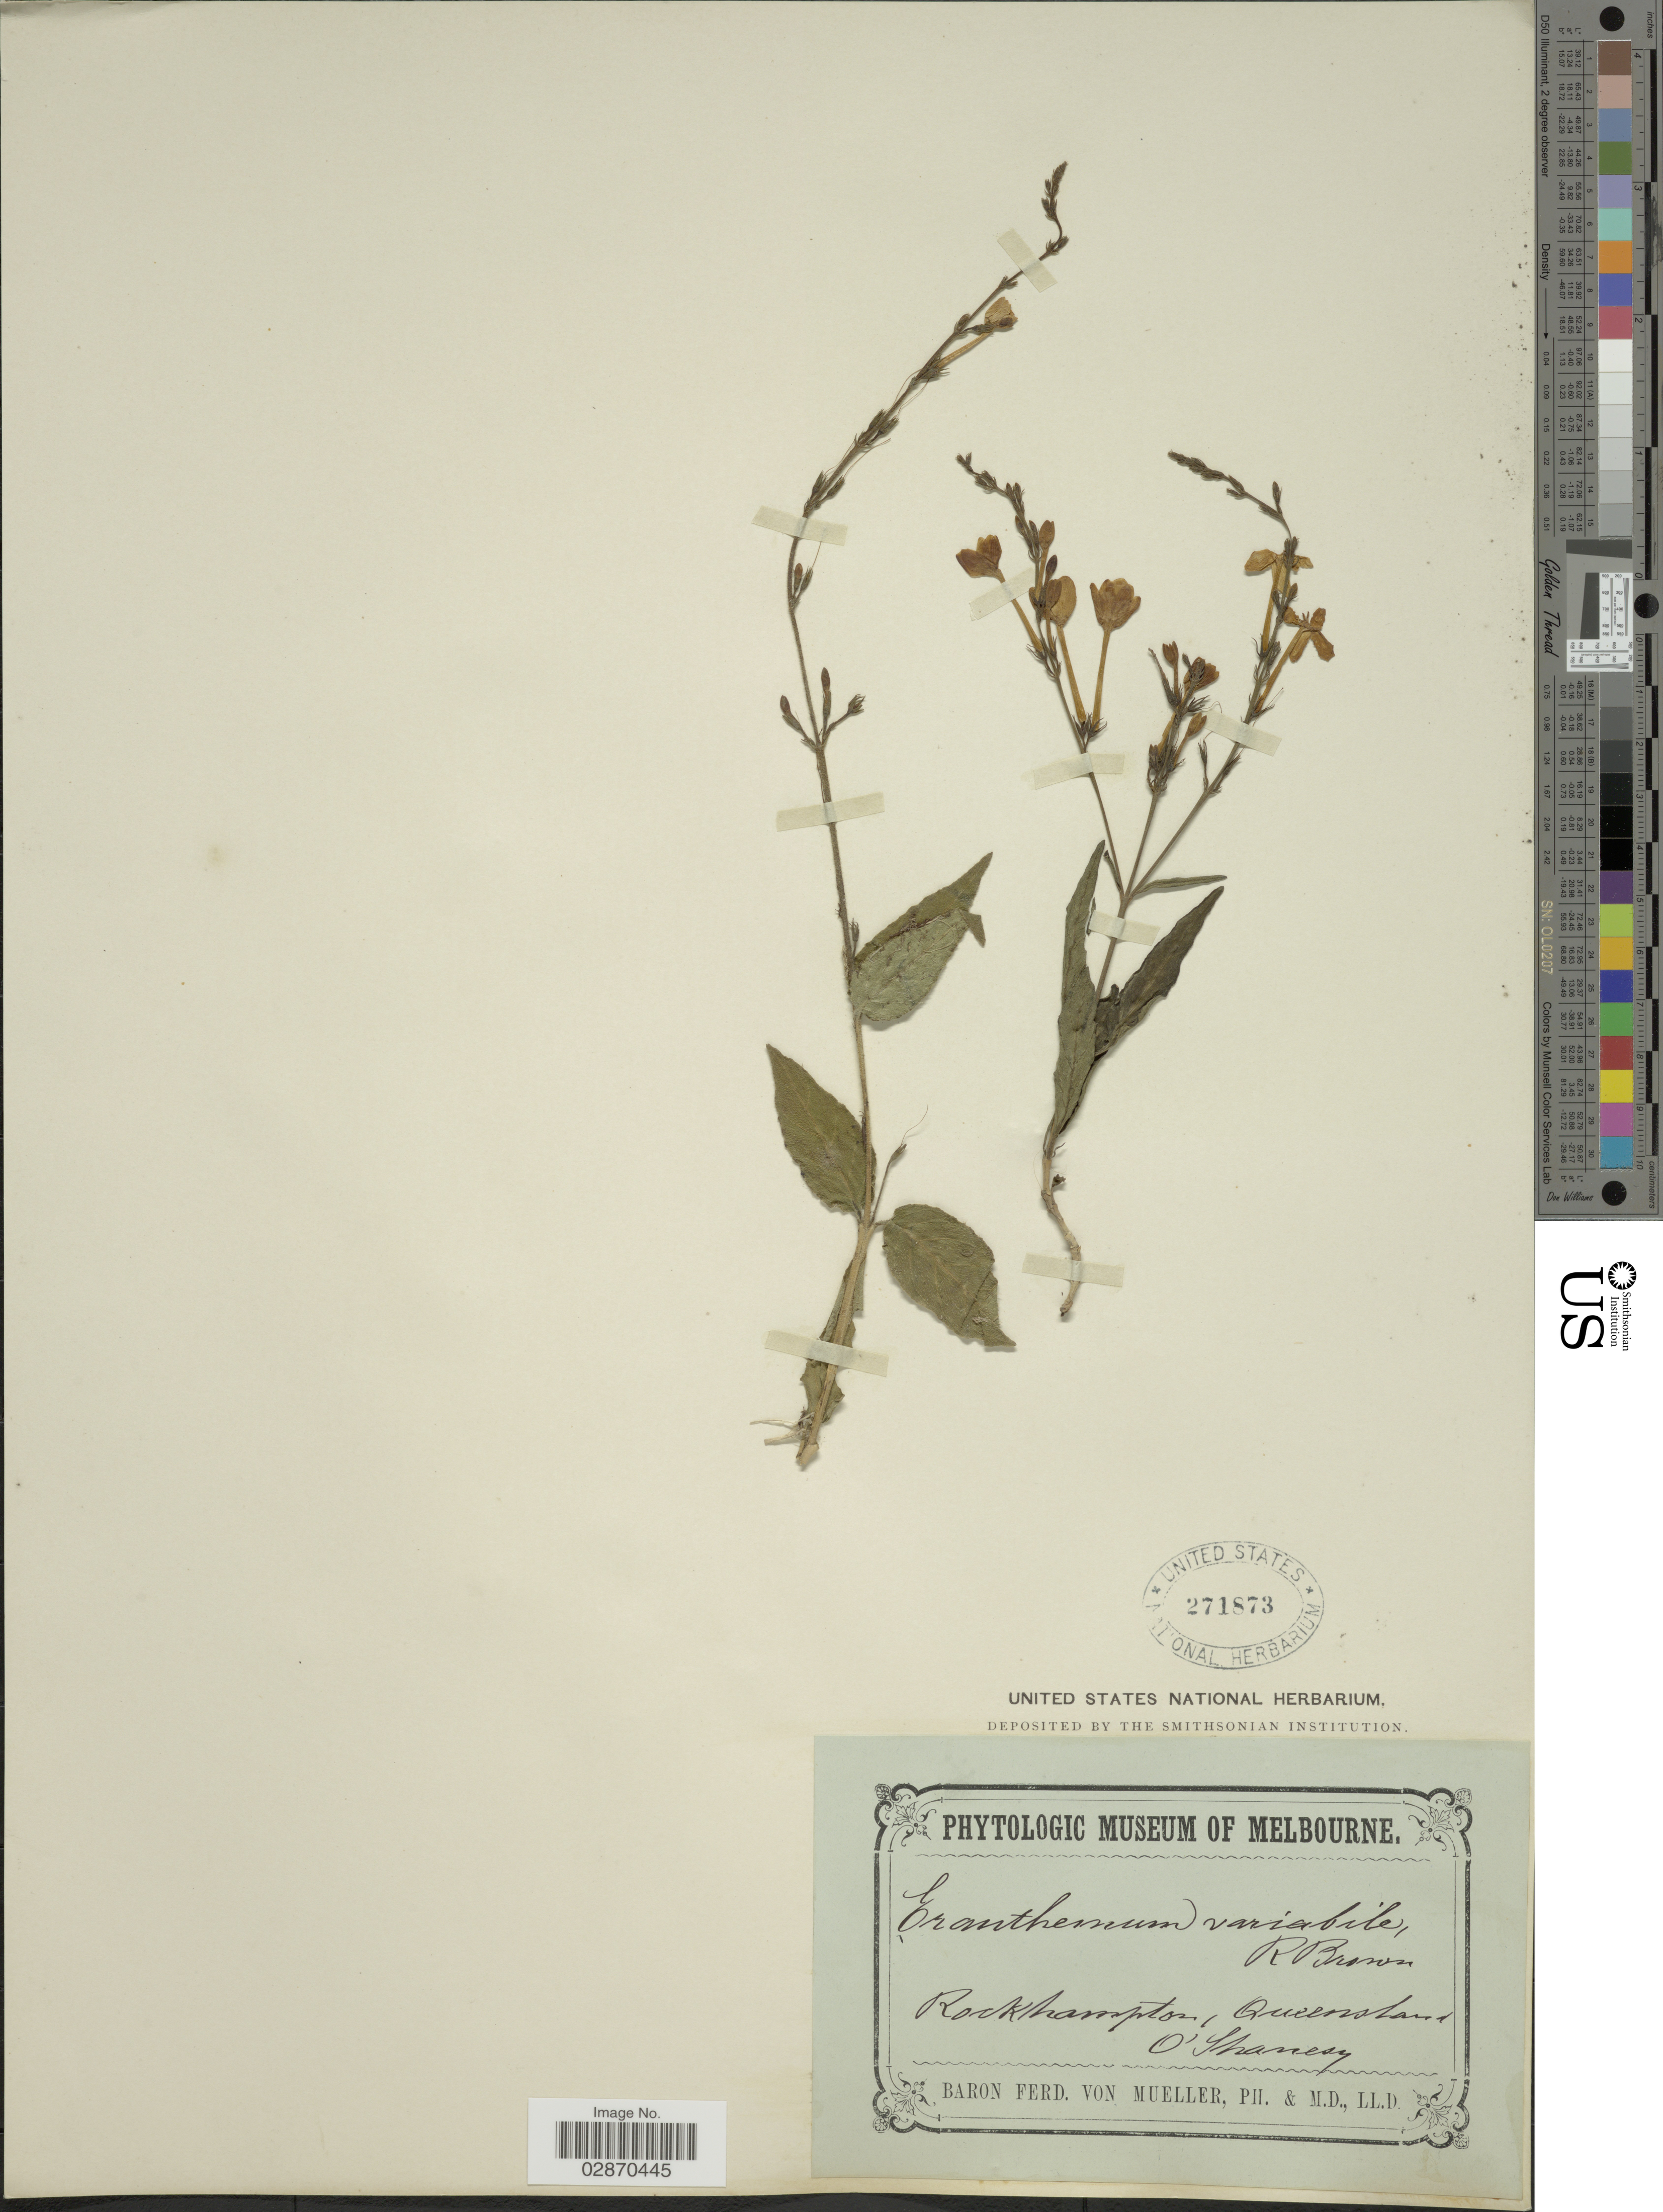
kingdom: Plantae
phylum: Tracheophyta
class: Magnoliopsida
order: Lamiales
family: Acanthaceae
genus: Pseuderanthemum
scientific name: Pseuderanthemum variabile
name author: (R. Br.) Radlk.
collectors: F. von Mueller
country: Australia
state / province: Queensland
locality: Rockhampton. O'Shanesy.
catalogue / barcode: US 271873